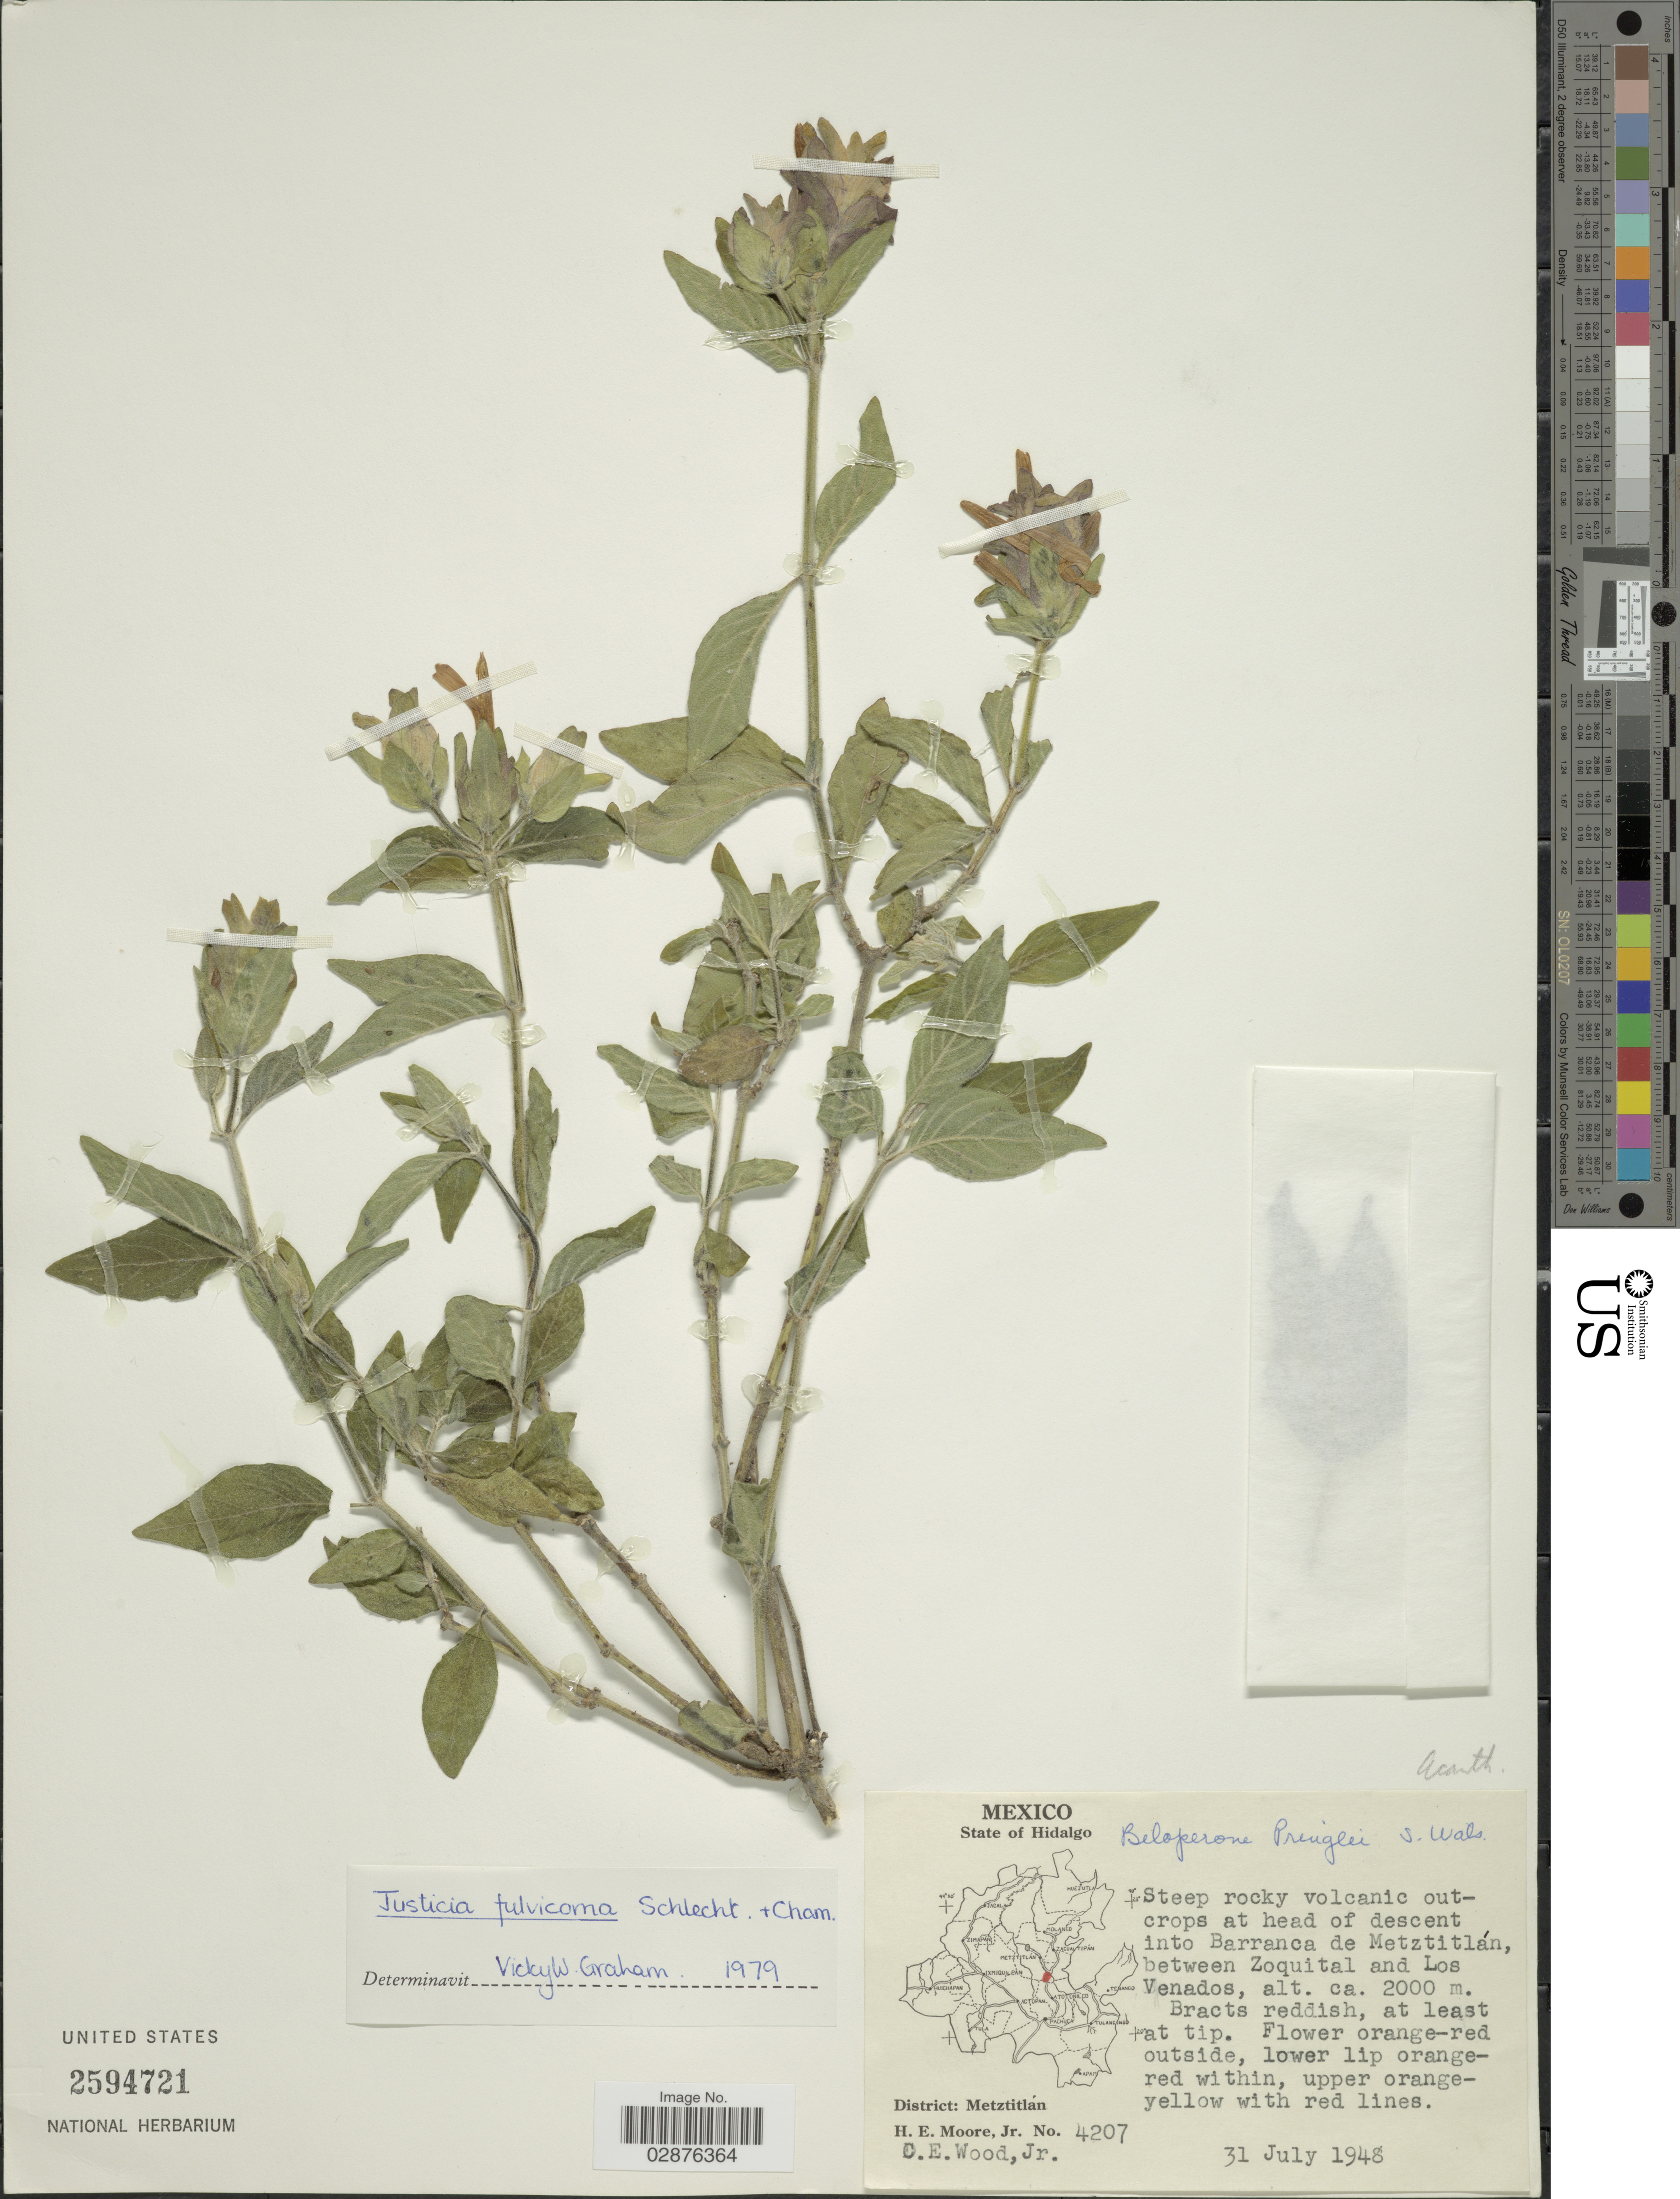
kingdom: Plantae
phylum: Tracheophyta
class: Magnoliopsida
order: Lamiales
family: Acanthaceae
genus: Justicia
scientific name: Justicia fulvicoma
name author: Schltdl. & Cham.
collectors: H. Moore & C. Wood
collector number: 4207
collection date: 1948-07-31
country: Mexico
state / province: Hidalgo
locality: Into Barranca de Metztitlán, between Zoquital and Los Venados.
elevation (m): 2000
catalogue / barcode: US 2594721